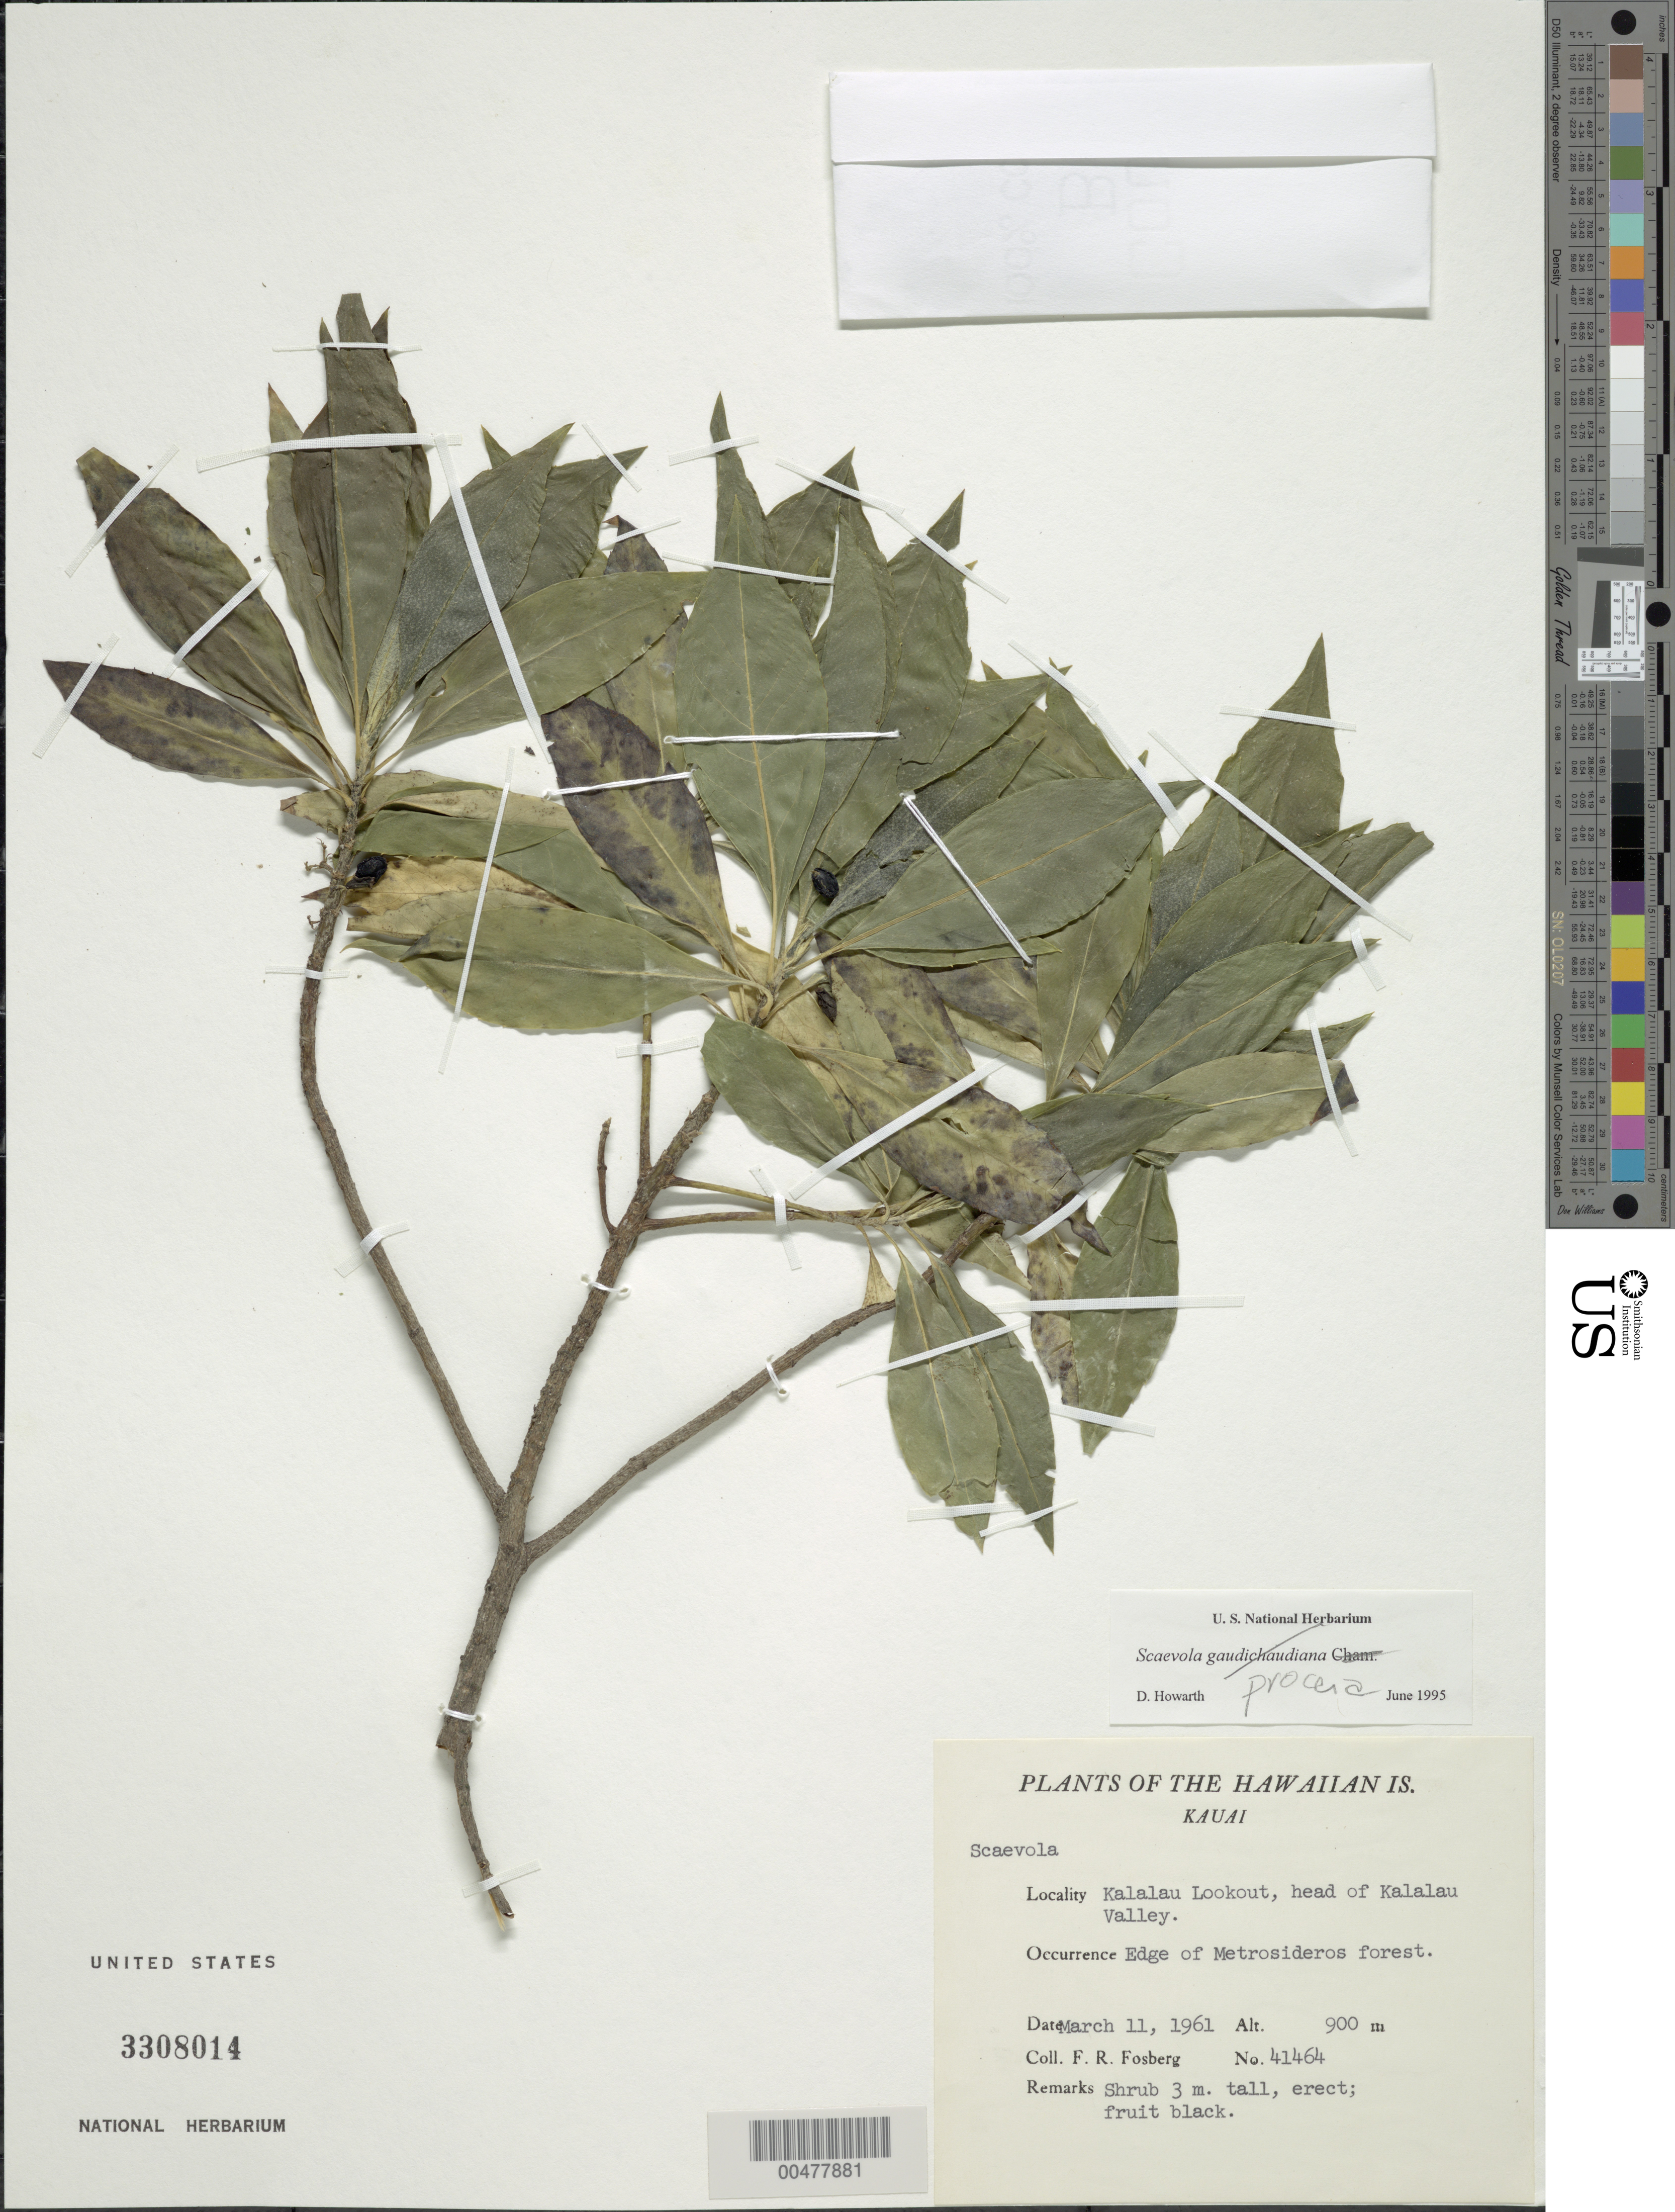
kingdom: Plantae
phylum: Tracheophyta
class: Magnoliopsida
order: Asterales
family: Goodeniaceae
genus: Scaevola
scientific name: Scaevola gaudichaudiana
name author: Cham.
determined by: Howarth, D.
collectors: F. R. Fosberg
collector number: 41464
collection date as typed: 11 Mar 1961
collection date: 1961-03-11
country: United States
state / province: Hawaii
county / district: Kauai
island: Kaua'i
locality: Kalalau Lookout, head of Kalalau Valley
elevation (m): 900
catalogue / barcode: US 3308014